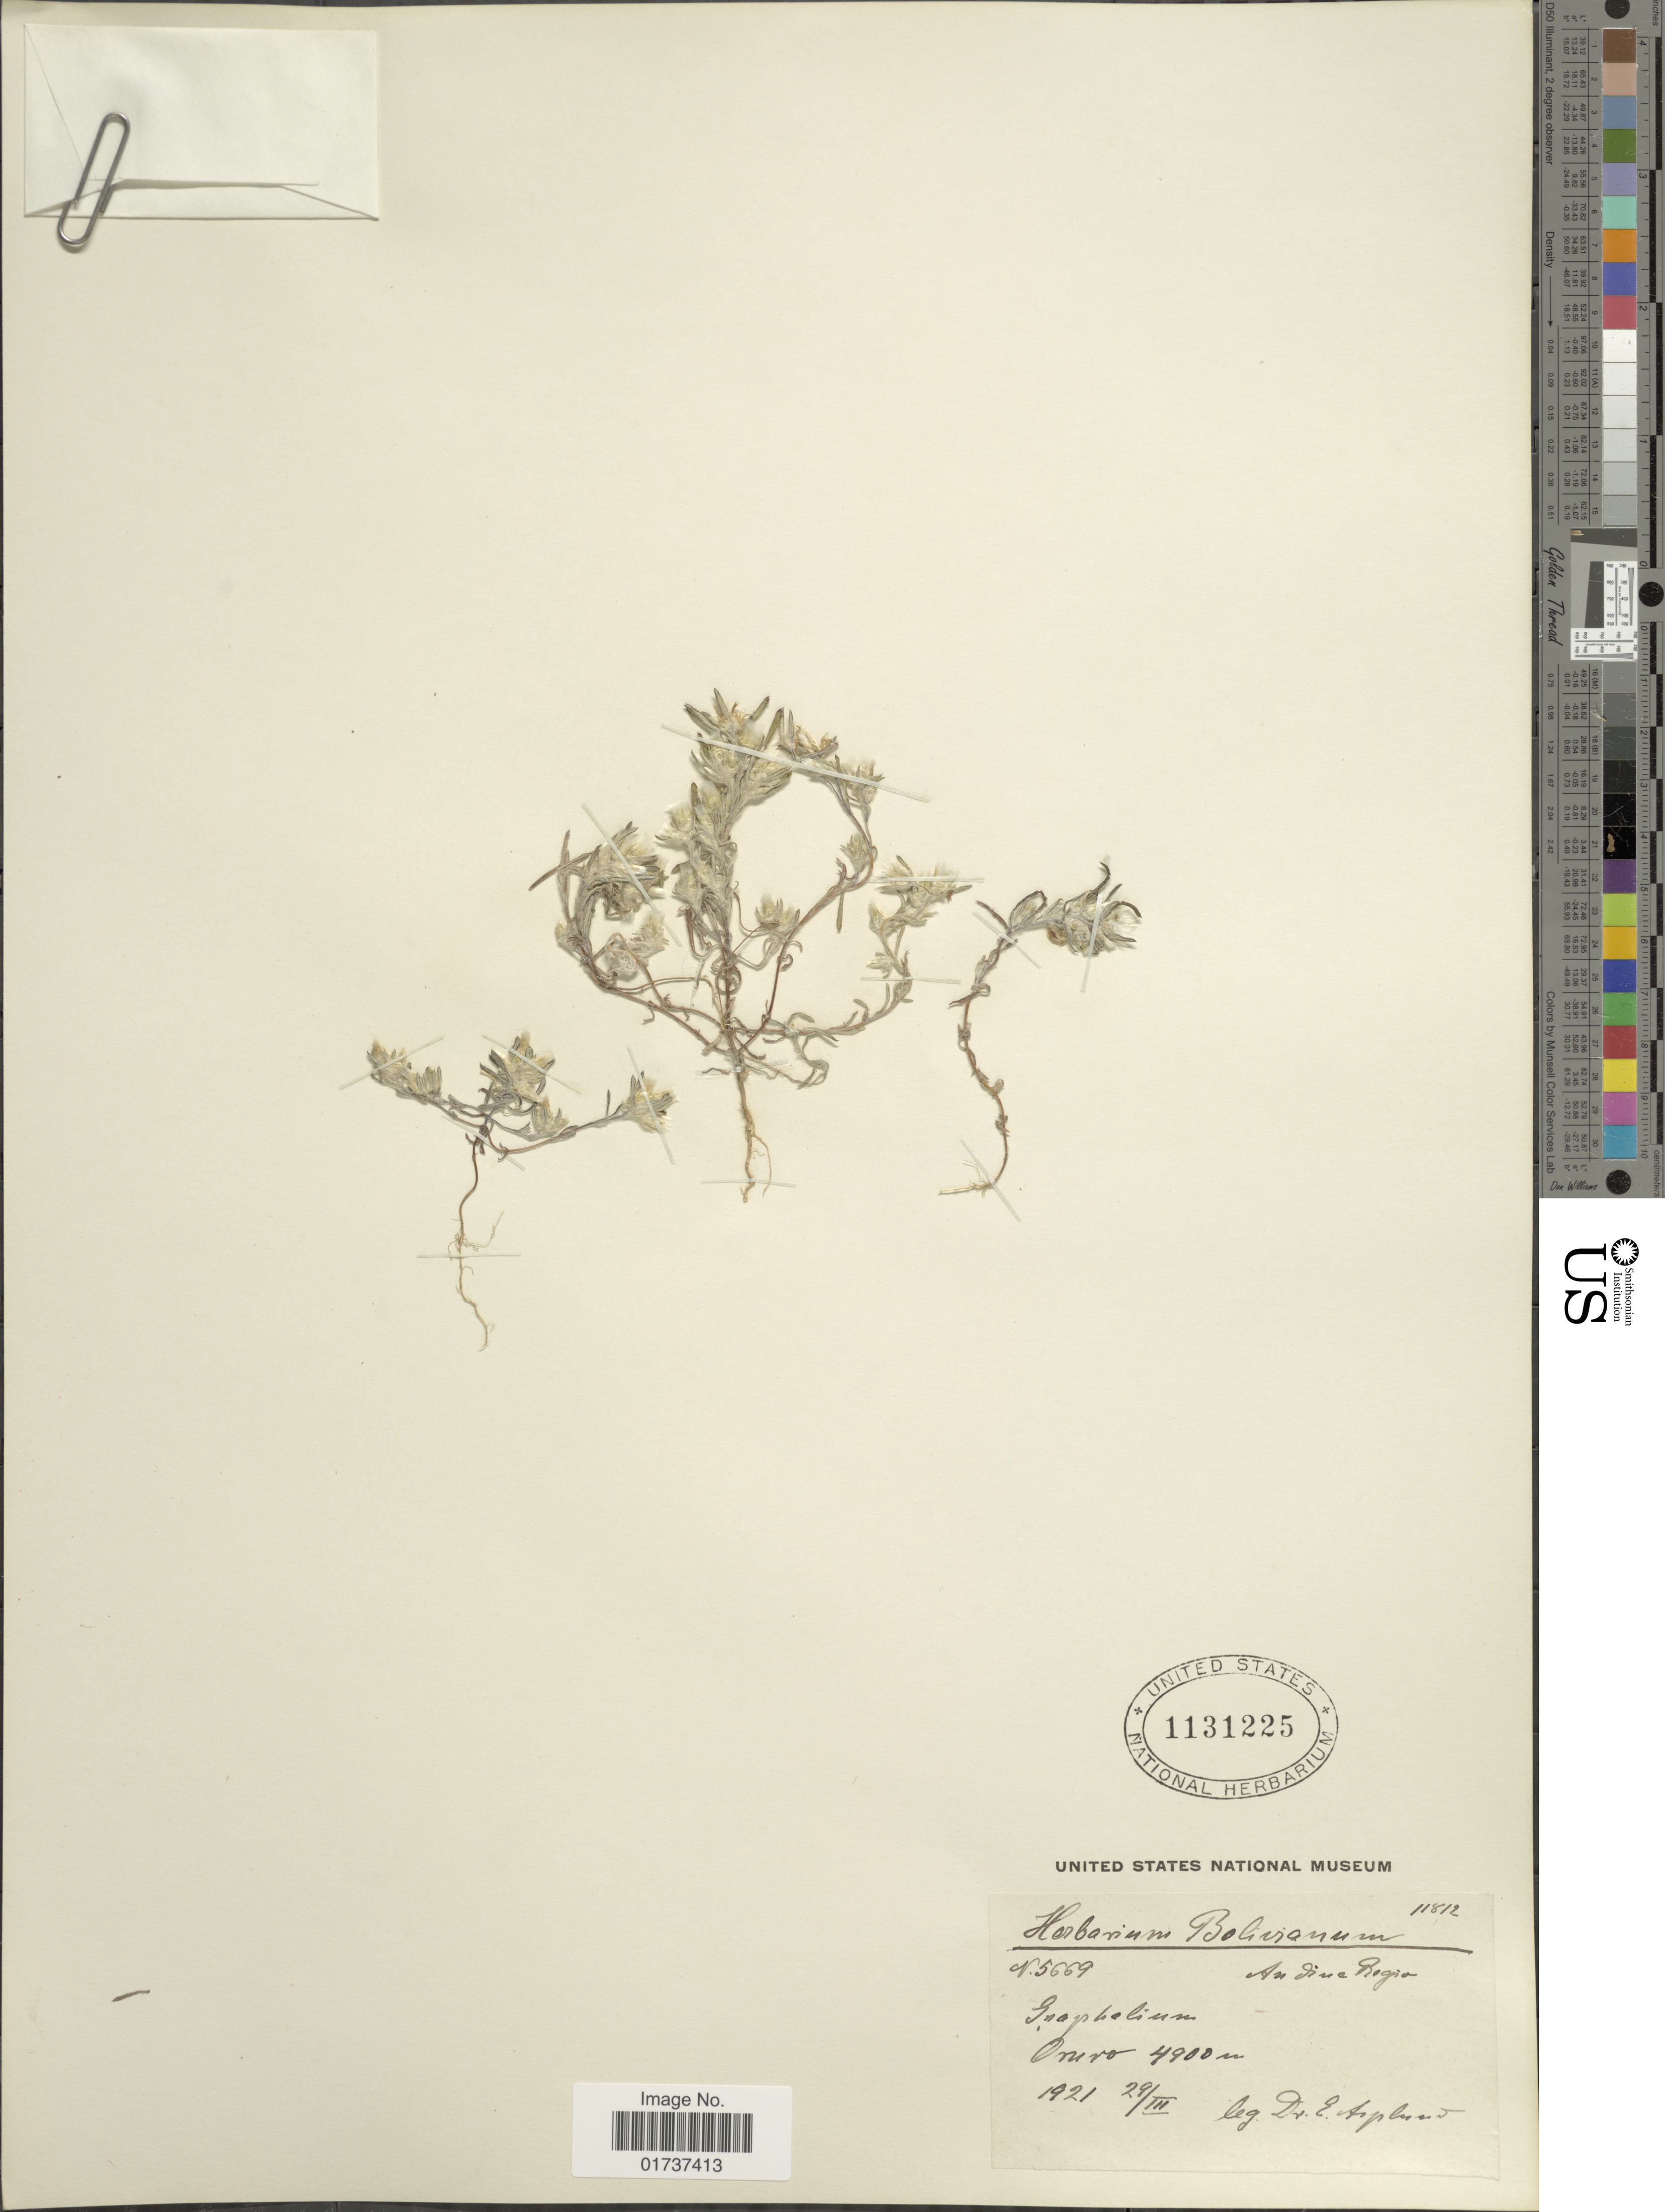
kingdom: Plantae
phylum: Tracheophyta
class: Magnoliopsida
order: Asterales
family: Asteraceae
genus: Gnaphalium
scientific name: Gnaphalium sp.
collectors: E. Asplund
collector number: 5669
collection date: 1921-03-29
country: Bolivia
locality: Anidine Region, Oruro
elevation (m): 4900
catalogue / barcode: US 1131225